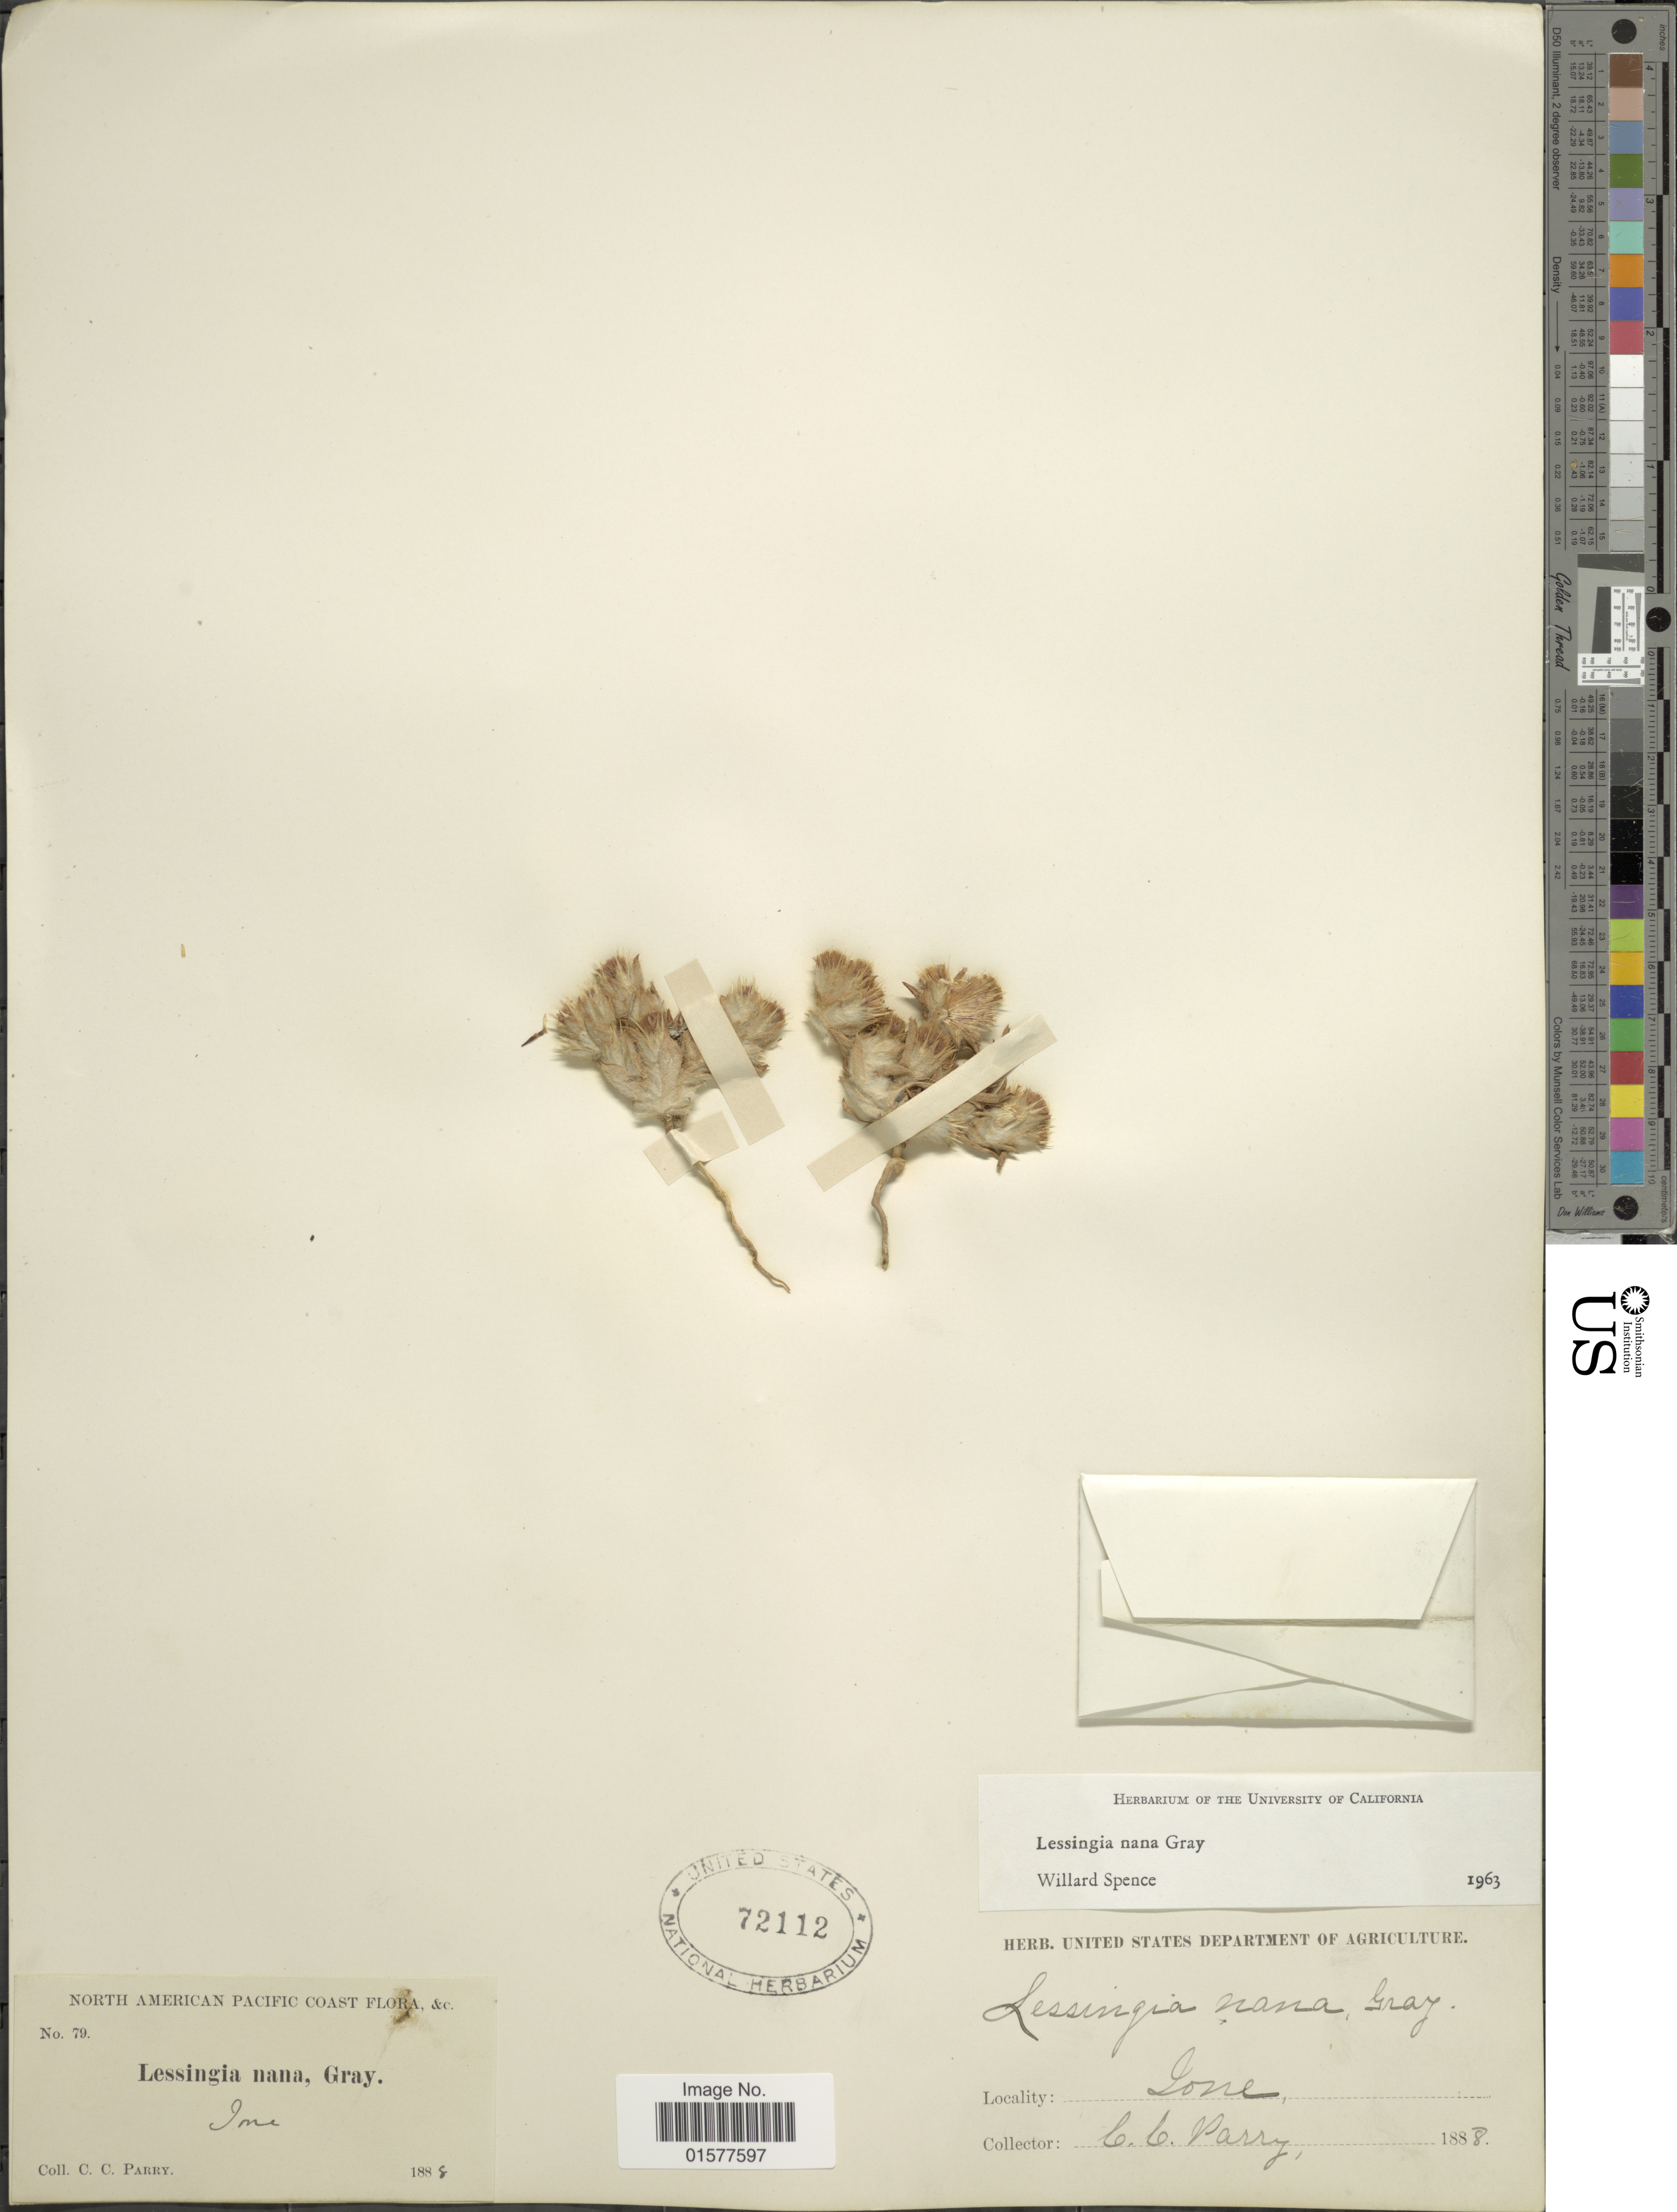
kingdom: Plantae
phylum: Tracheophyta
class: Magnoliopsida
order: Asterales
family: Asteraceae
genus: Lessingia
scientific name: Lessingia nana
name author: A. Gray in Benth.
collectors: C. C. Parry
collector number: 79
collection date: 1888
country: United States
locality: North American Pacific Coast, Ione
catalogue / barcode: US 72112